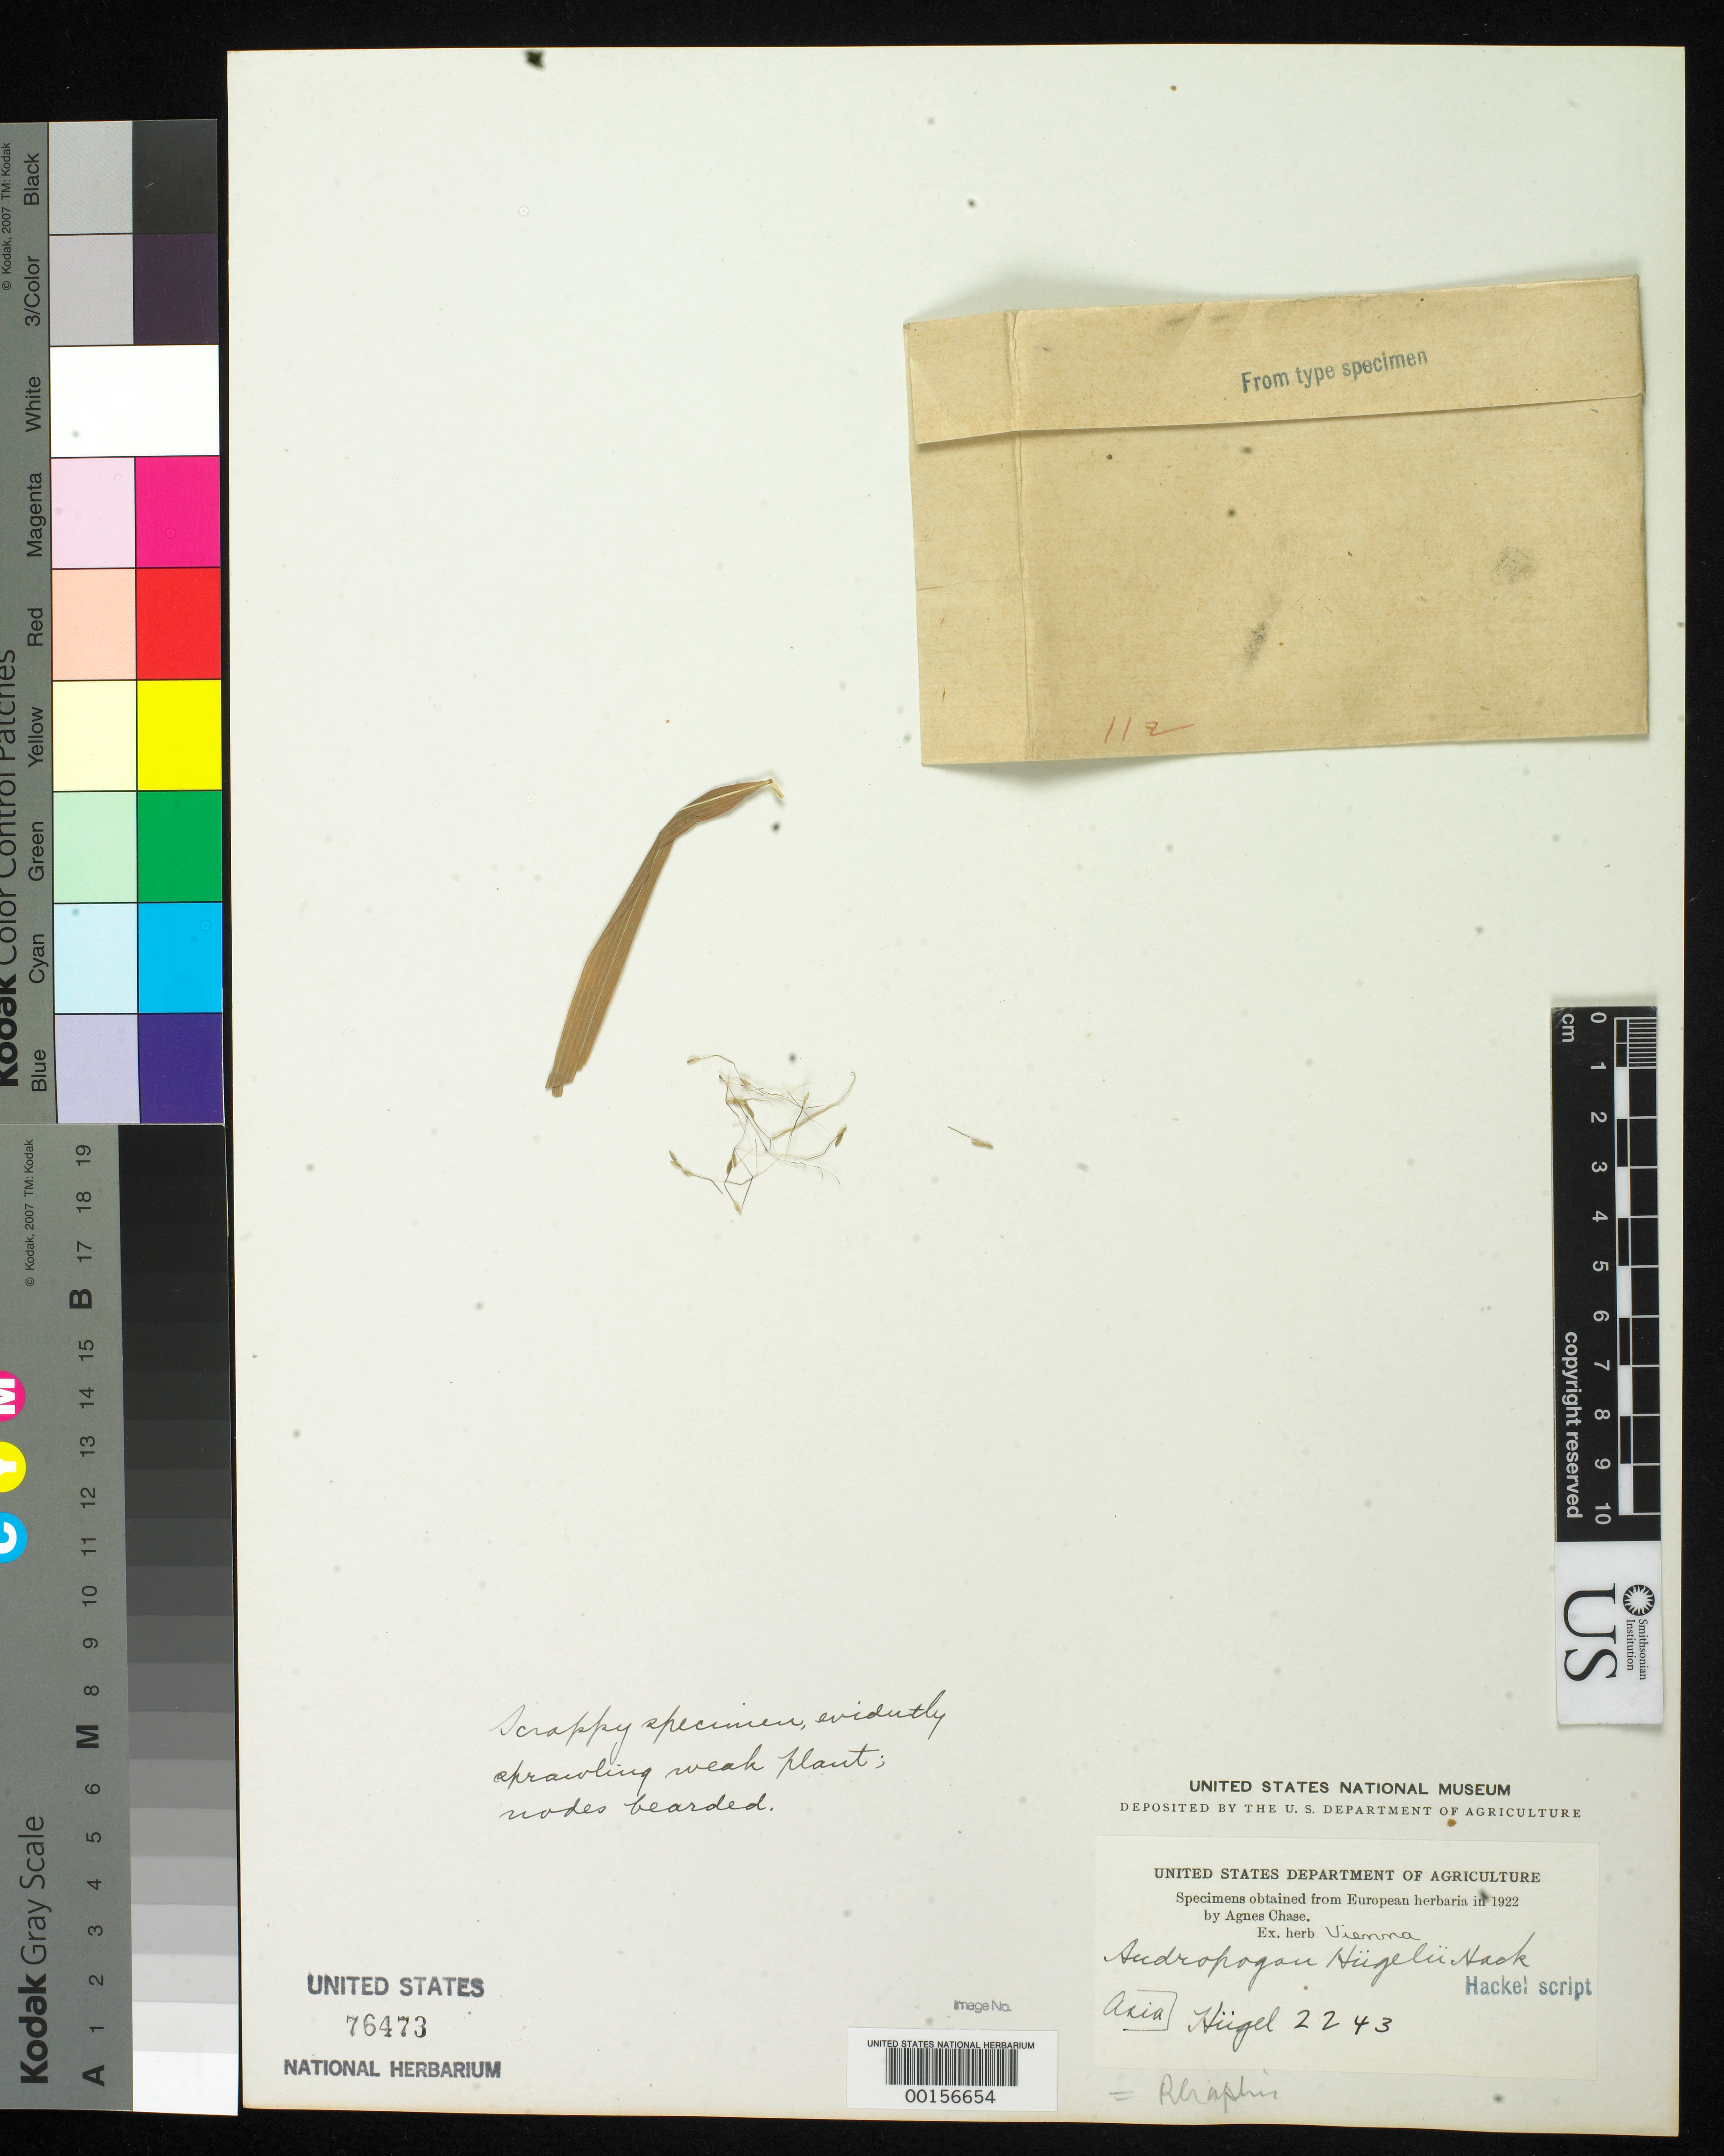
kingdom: Plantae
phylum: Tracheophyta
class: Liliopsida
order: Poales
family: Poaceae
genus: Andropogon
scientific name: Andropogon hugelii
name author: Hack. in A. DC.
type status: Type Fragment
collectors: C. A. von Hügel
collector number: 2243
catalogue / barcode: US 76473